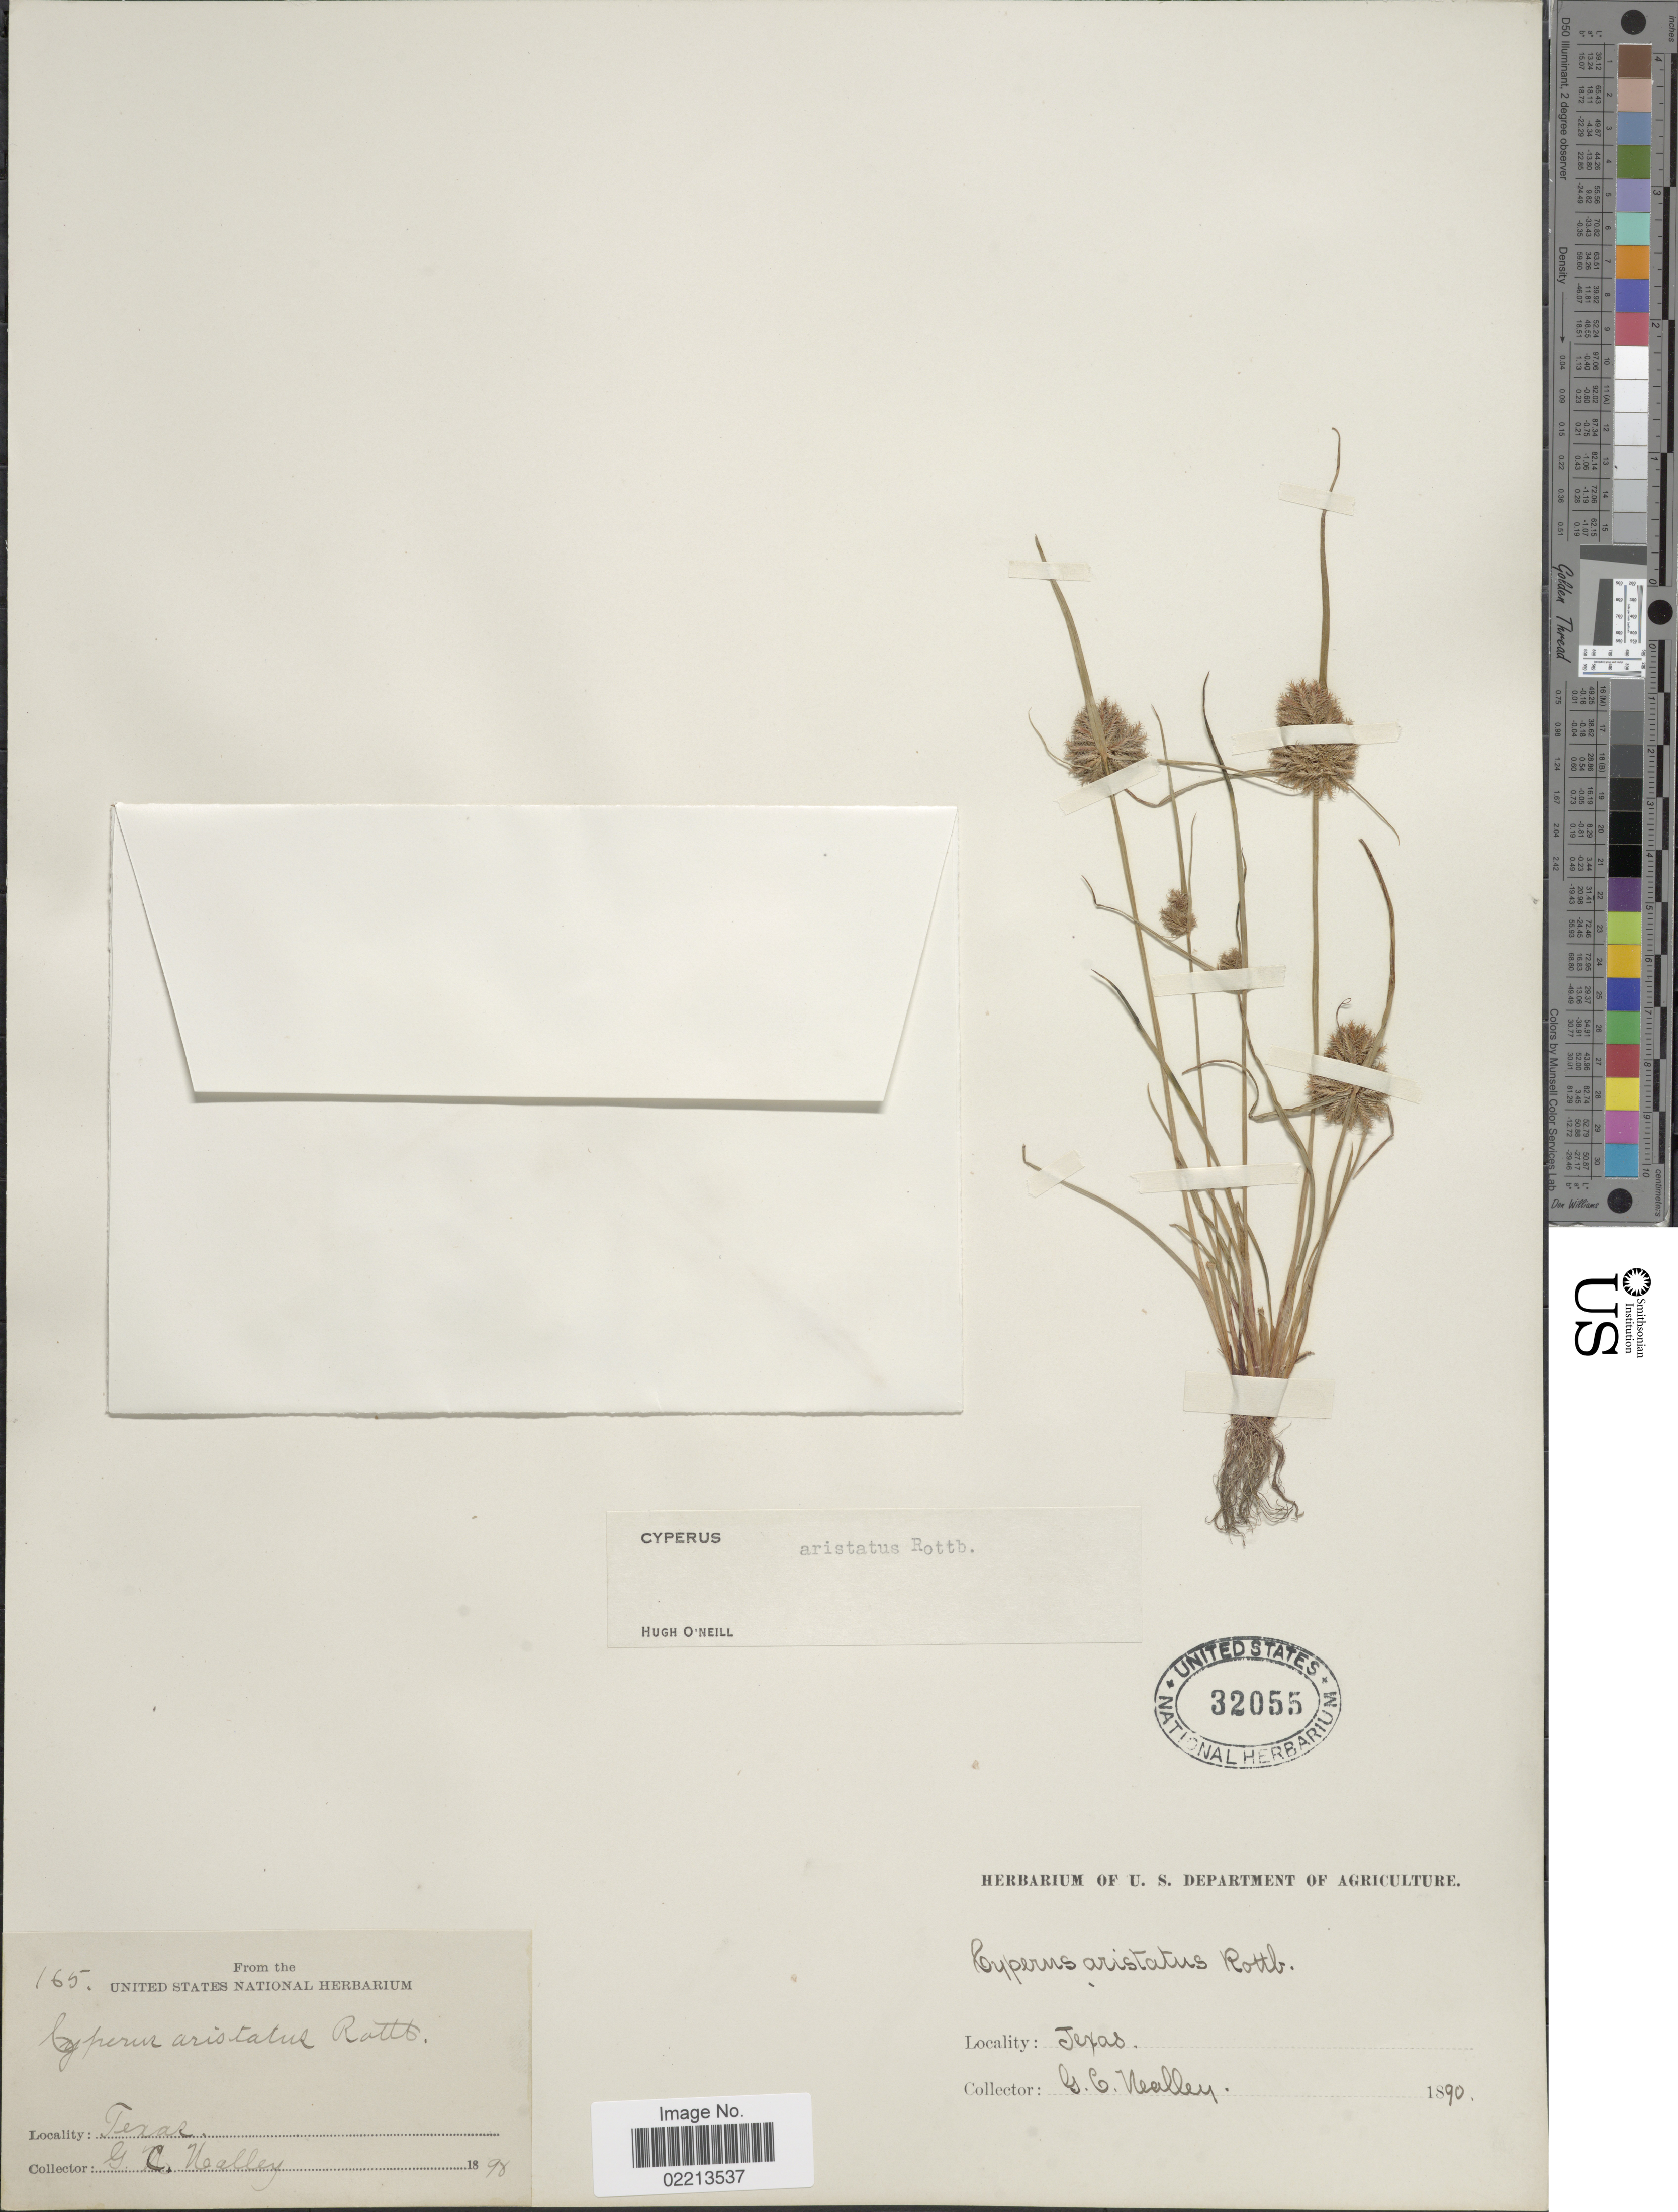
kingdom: Plantae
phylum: Tracheophyta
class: Liliopsida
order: Poales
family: Cyperaceae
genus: Cyperus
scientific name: Cyperus squarrosus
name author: L.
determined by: Strong, Mark T., (BOT), Smithsonian Institution - National Museum of Natural History (UNITED STATES)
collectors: G. C. Nealley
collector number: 165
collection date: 1890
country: United States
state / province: Texas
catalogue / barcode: US 32055